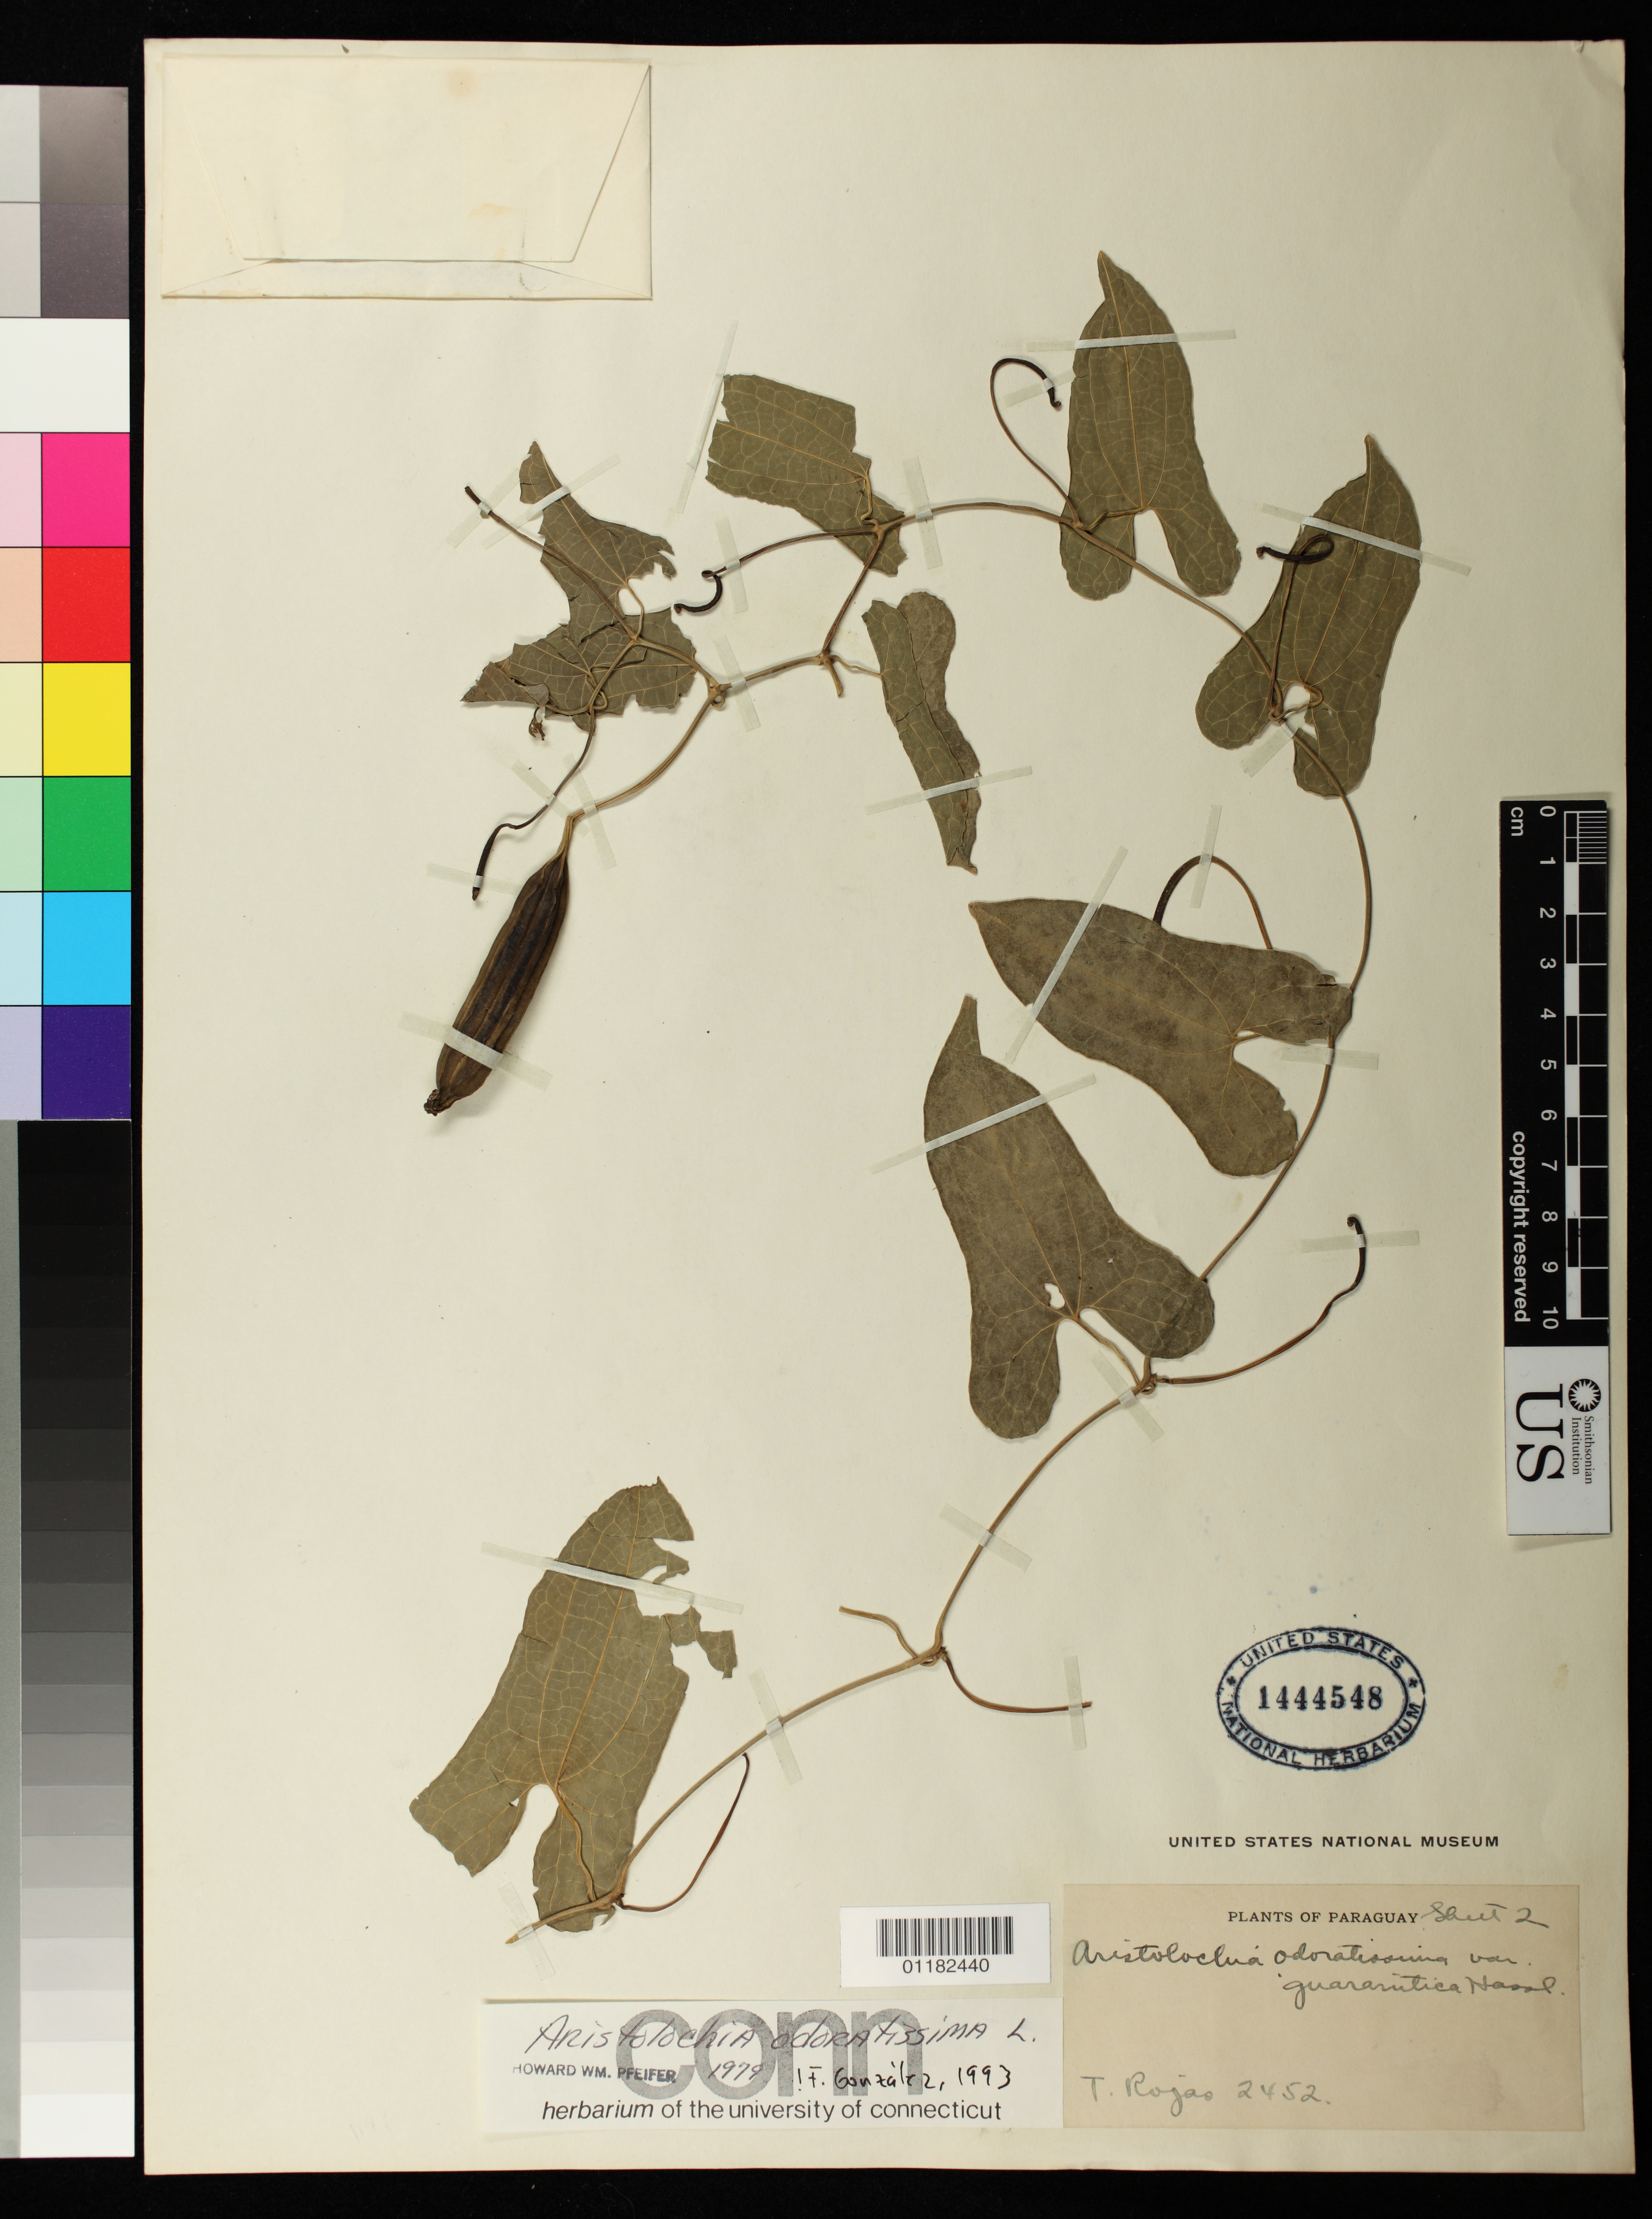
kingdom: Plantae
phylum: Tracheophyta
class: Magnoliopsida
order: Piperales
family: Aristolochiaceae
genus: Aristolochia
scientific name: Aristolochia odoratissima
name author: L.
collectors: T. Rojas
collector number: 2452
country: Paraguay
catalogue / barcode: US 1444548